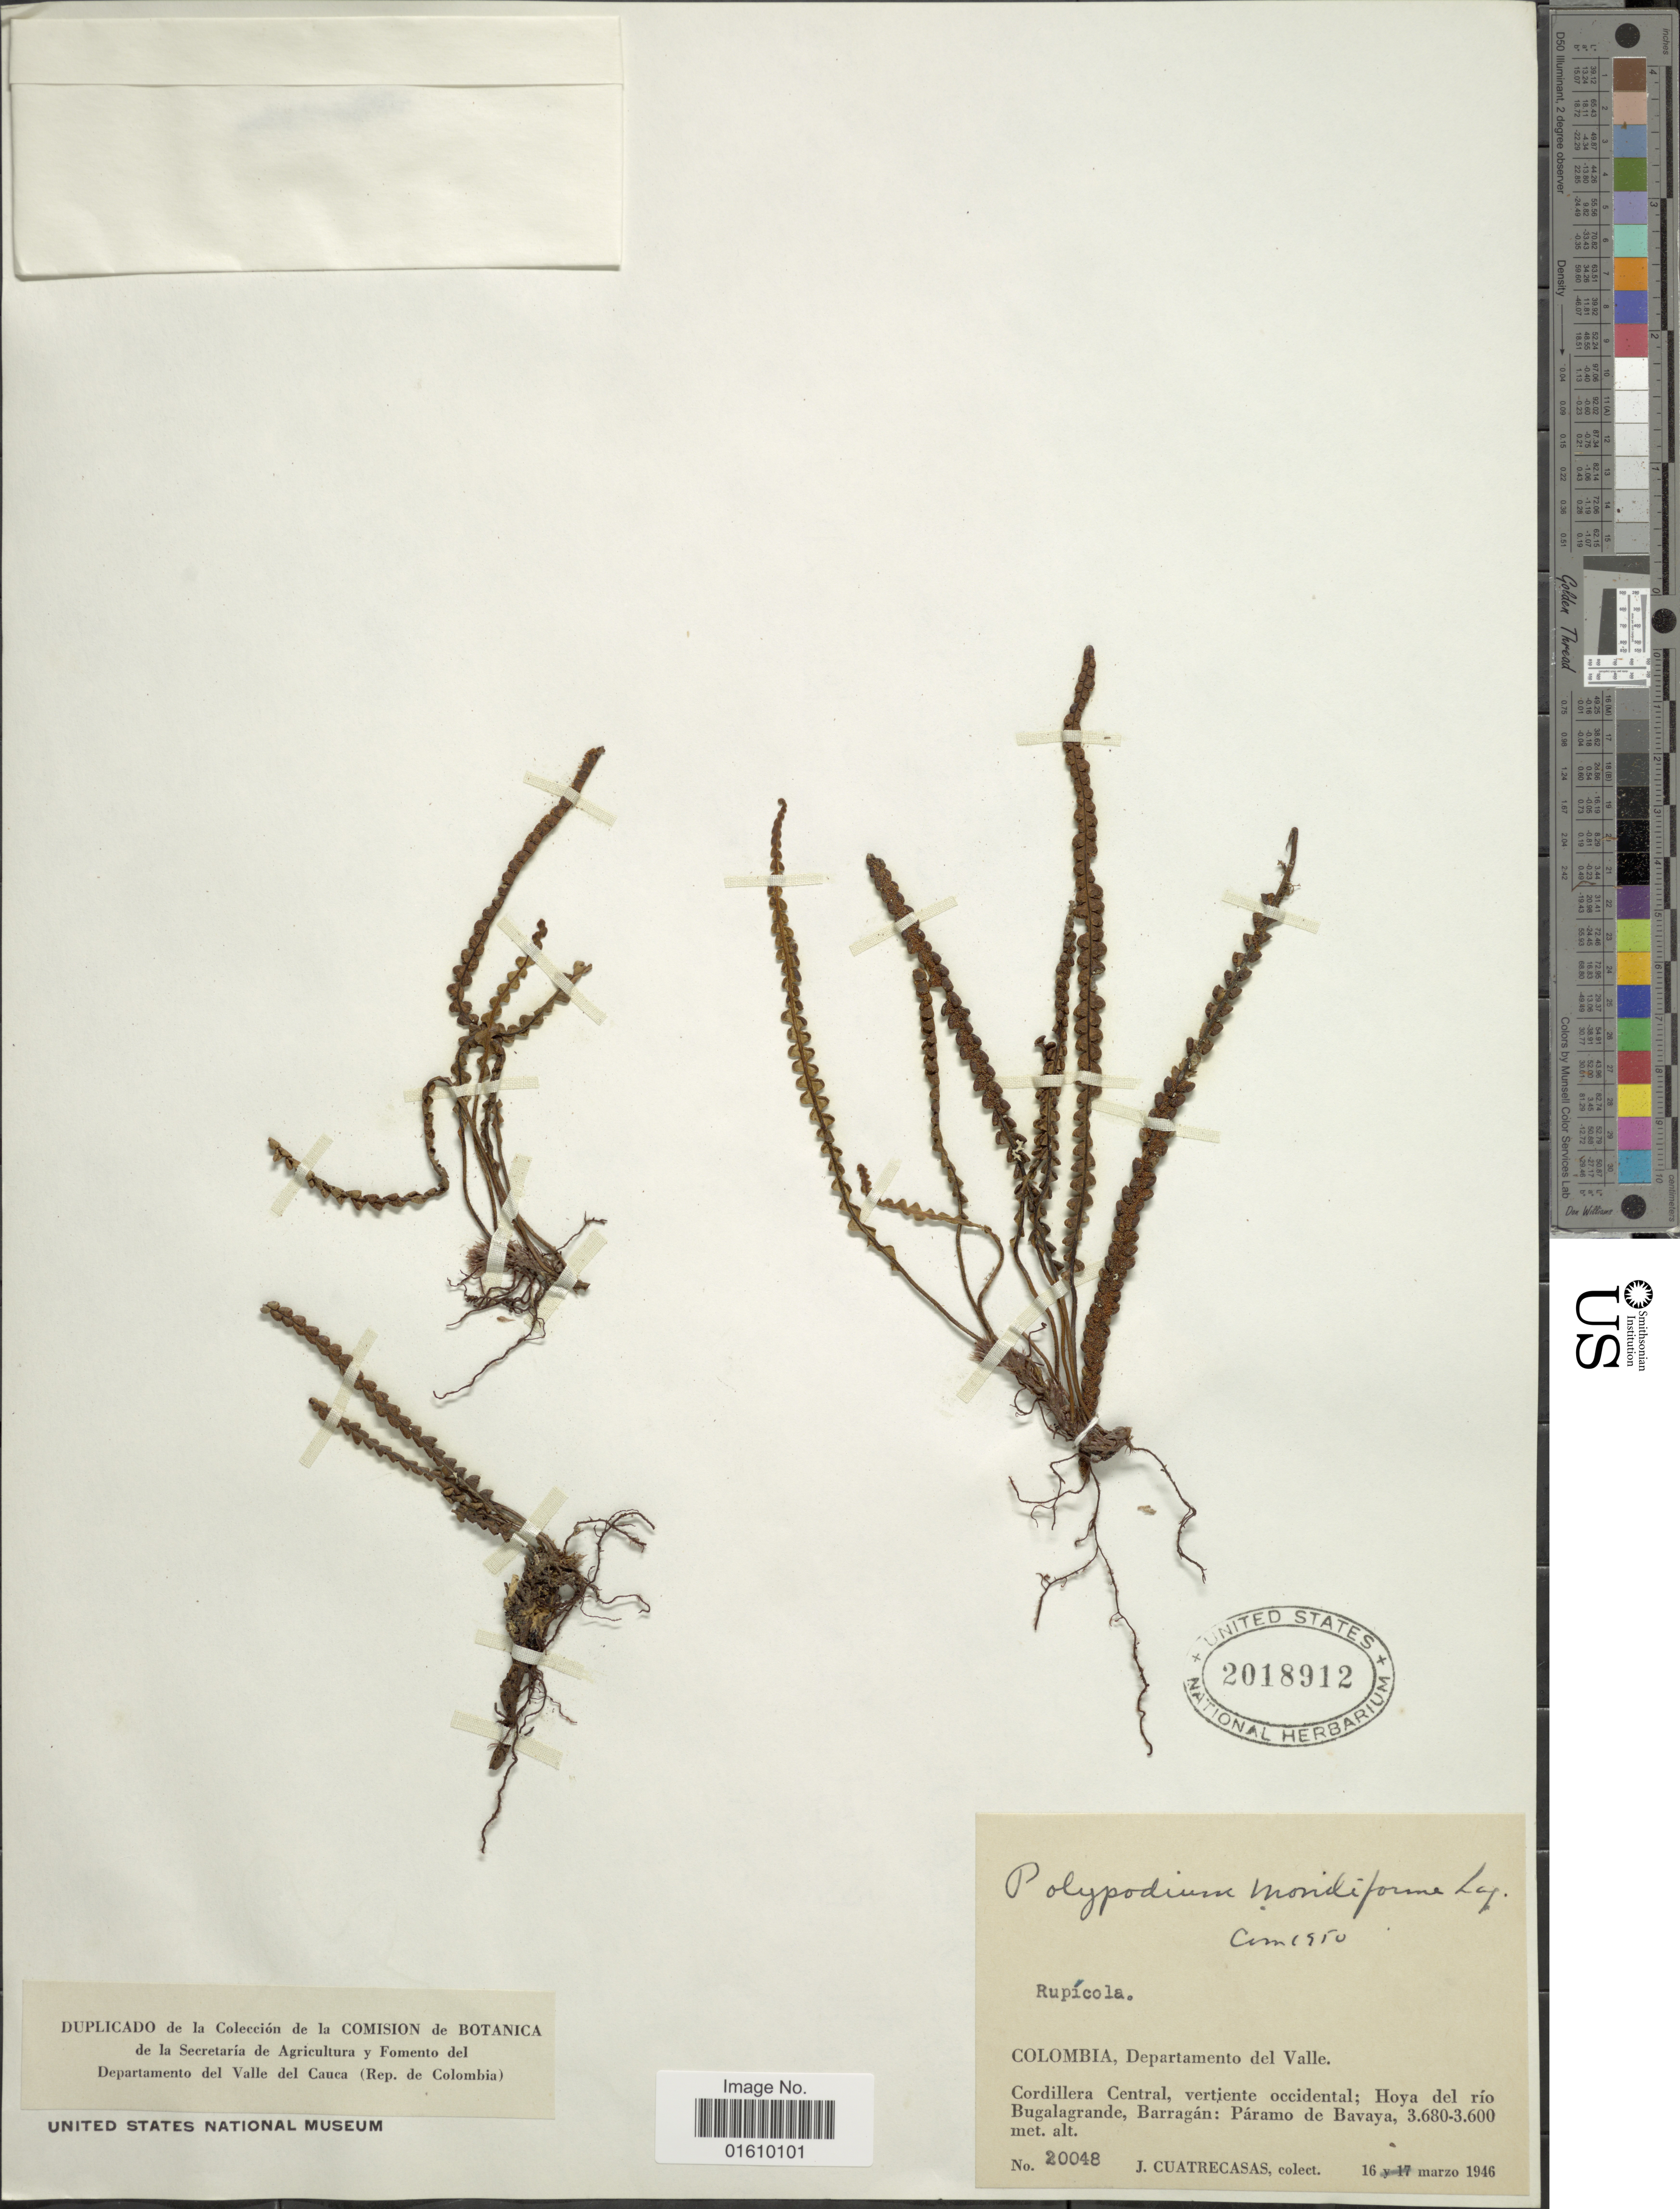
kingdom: Plantae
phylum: Tracheophyta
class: Polypodiopsida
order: Polypodiales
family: Polypodiaceae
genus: Melpomene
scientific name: Melpomene moniliformis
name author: (Lag. ex Sw.) A.R. Sm. & R.C. Moran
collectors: J. Cuatrecasas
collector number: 20048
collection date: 1946-03-16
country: Colombia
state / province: Valle del Cauca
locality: Departamento del Valle, Cordillera Central, vertiente occidental; Hoya del rio Bugalagrande, Barragán: Páramo de Bavaya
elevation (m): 3600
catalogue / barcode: US 2018912